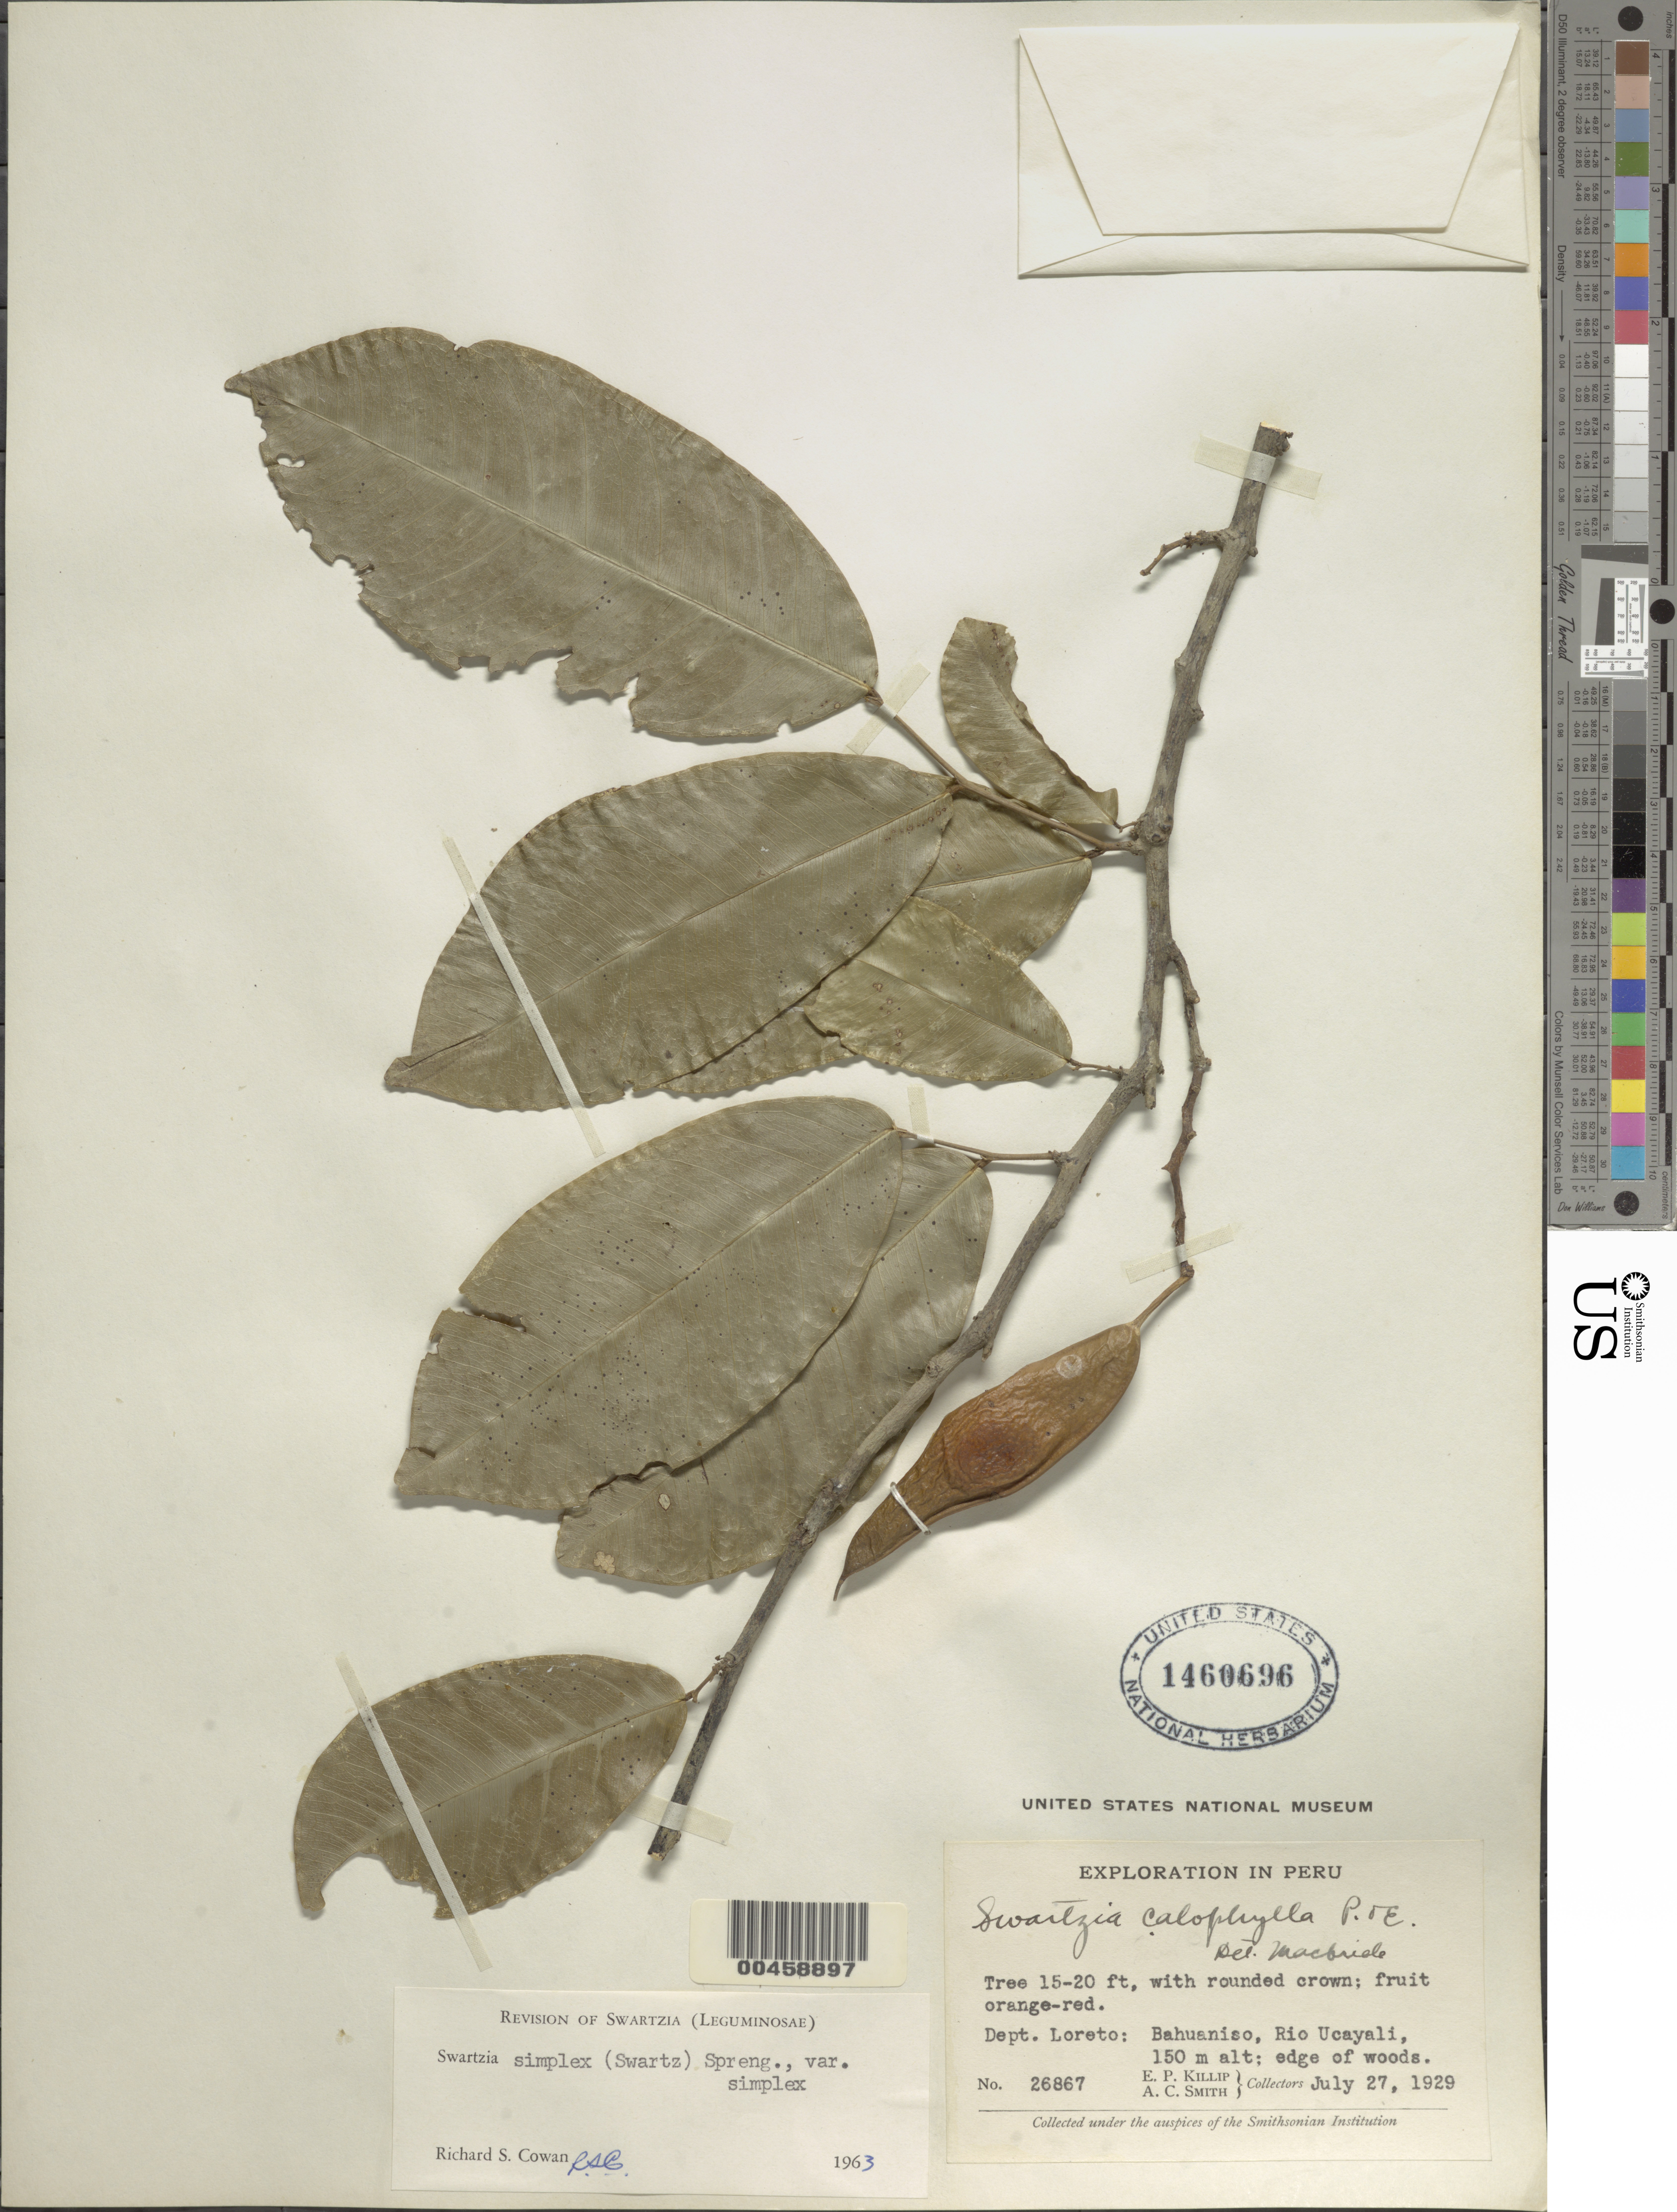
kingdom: Plantae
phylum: Tracheophyta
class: Magnoliopsida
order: Fabales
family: Fabaceae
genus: Swartzia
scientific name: Swartzia simplex var. simplex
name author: (Sw.) Spreng.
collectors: E. P. Killip & A. C. Smith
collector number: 26867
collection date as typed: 27 Jul 1929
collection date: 1929-07-27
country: Peru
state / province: Ucayali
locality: Bahuaniso, Río Ucayali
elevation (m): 150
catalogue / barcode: US 1460696